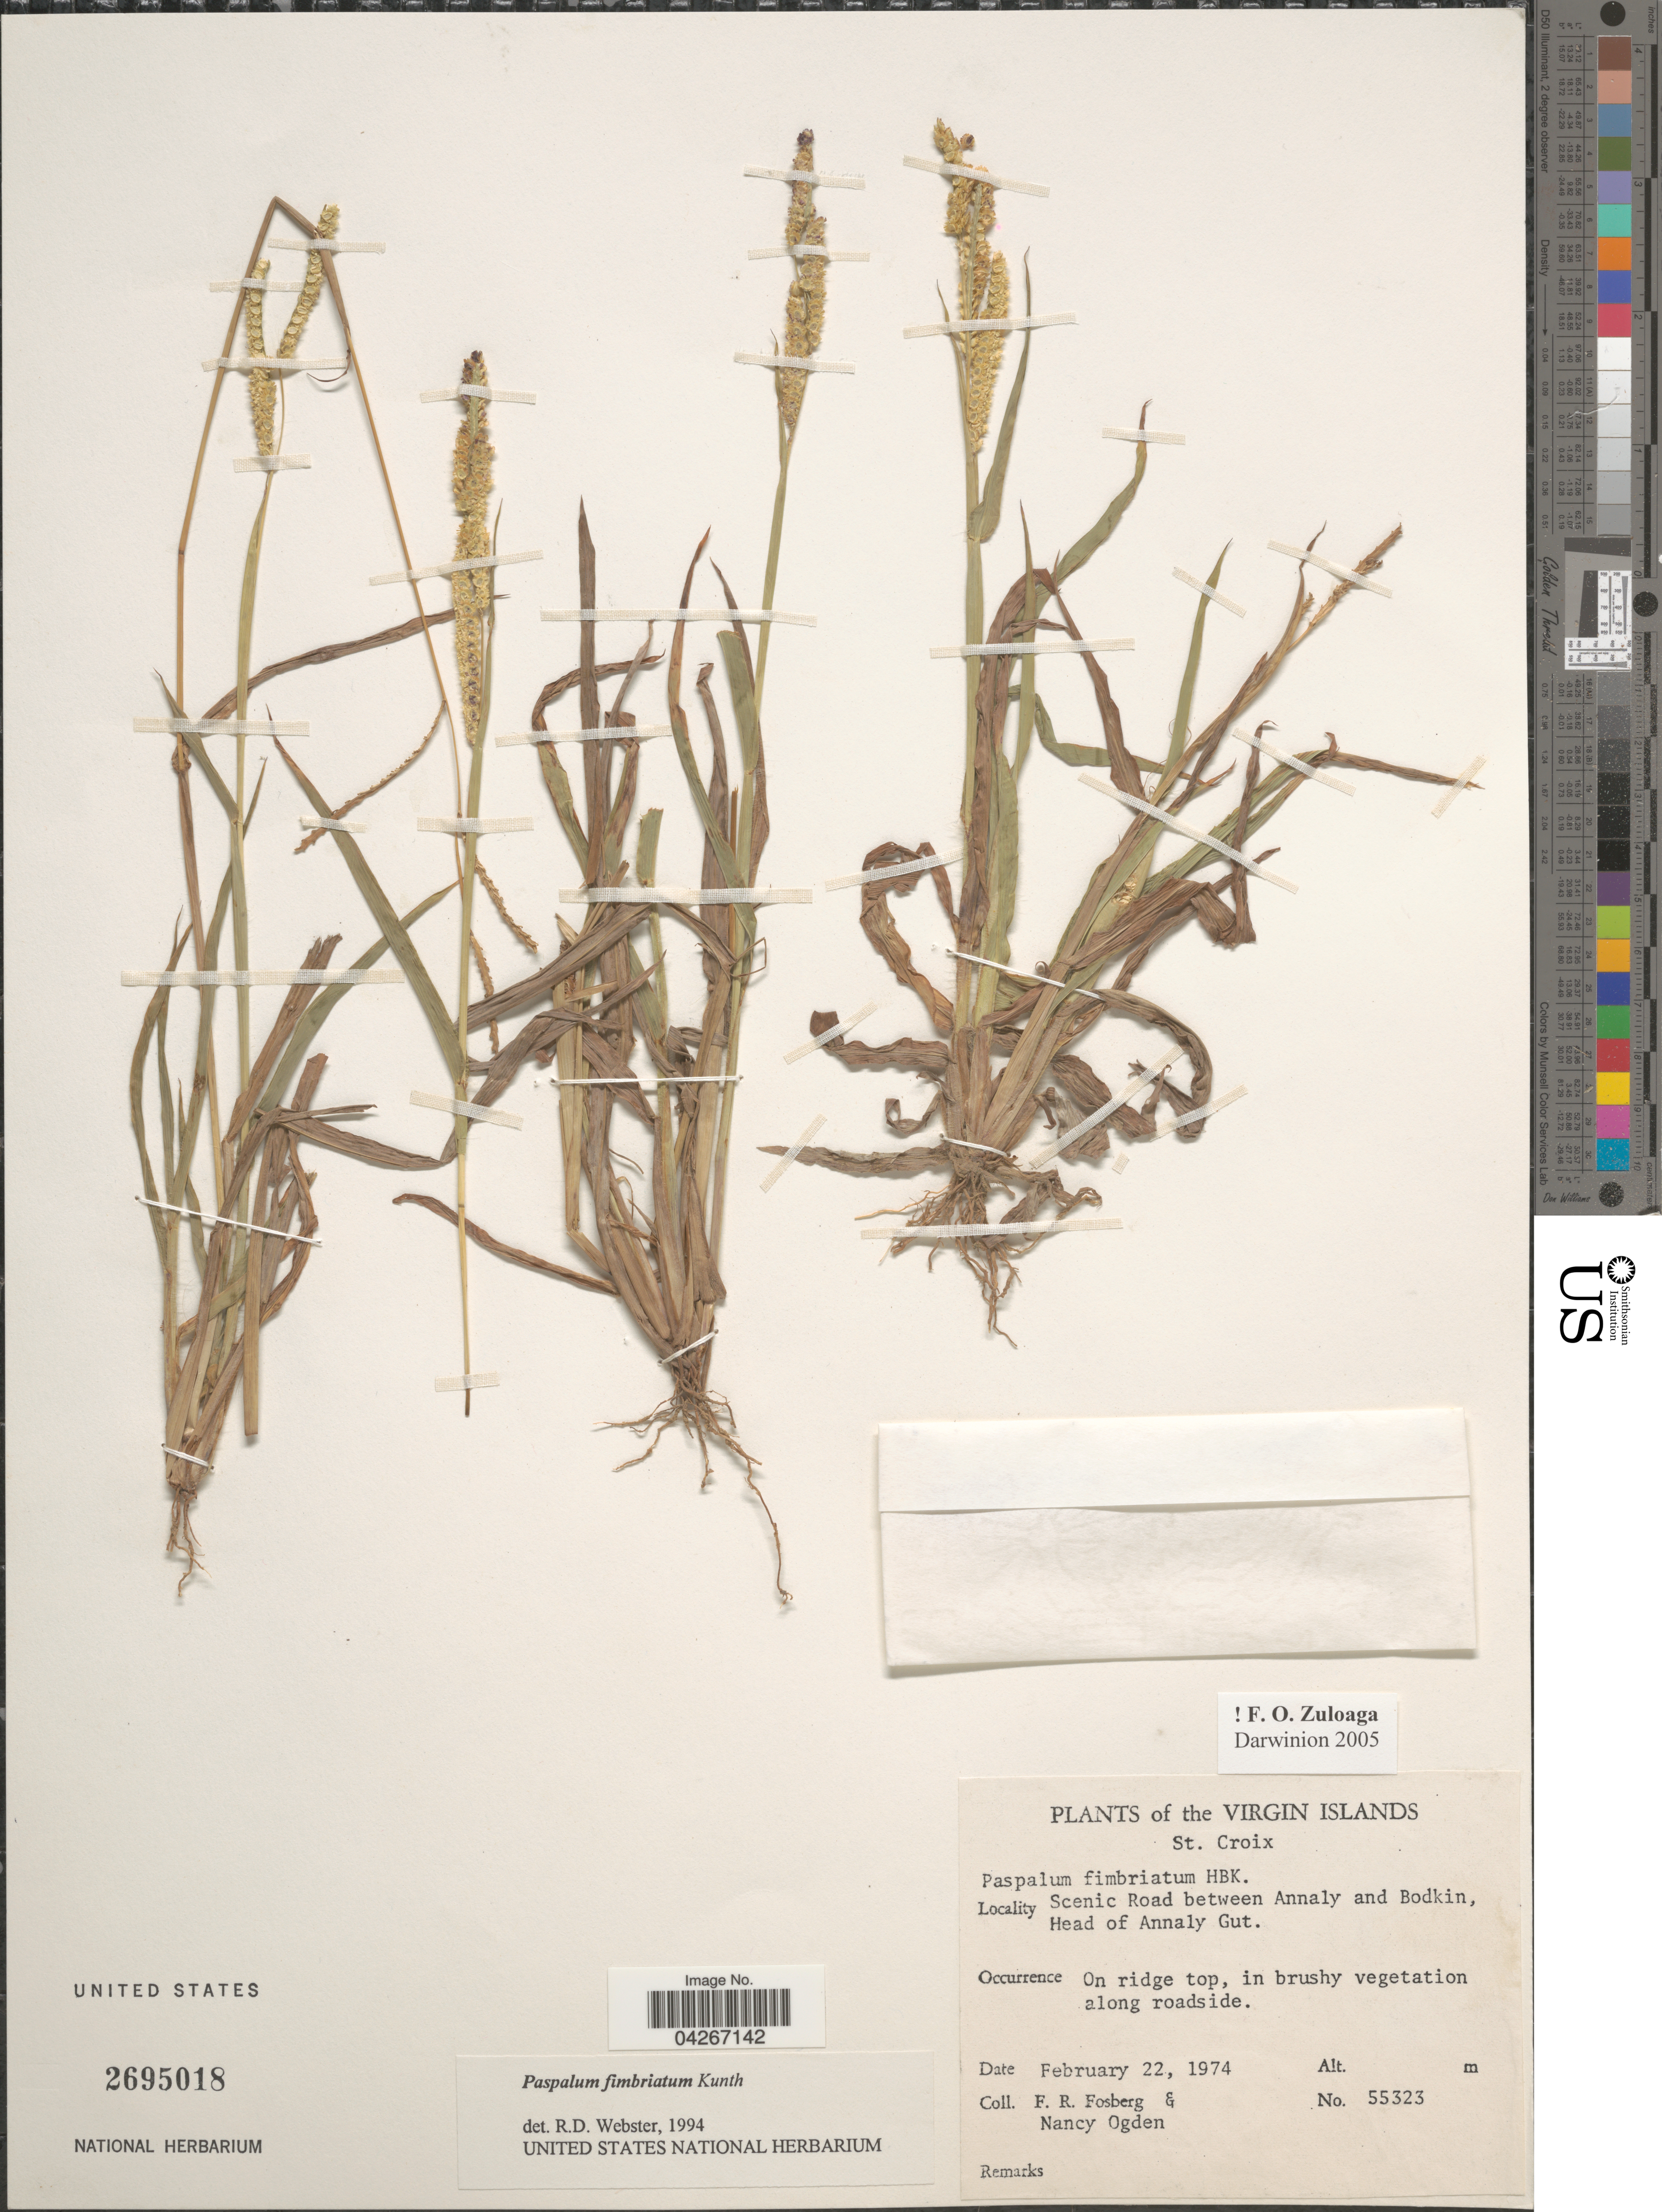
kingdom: Plantae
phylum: Tracheophyta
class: Liliopsida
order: Poales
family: Poaceae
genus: Paspalum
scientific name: Paspalum fimbriatum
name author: Kunth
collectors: F. R. Fosberg & N.B. Ogden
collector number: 55323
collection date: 1974-02-22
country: U.S. Virgin Islands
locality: St. Croix. Scenic Road between Annaly and Bodkin, Head of Annaly Gut.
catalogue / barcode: US 2695018